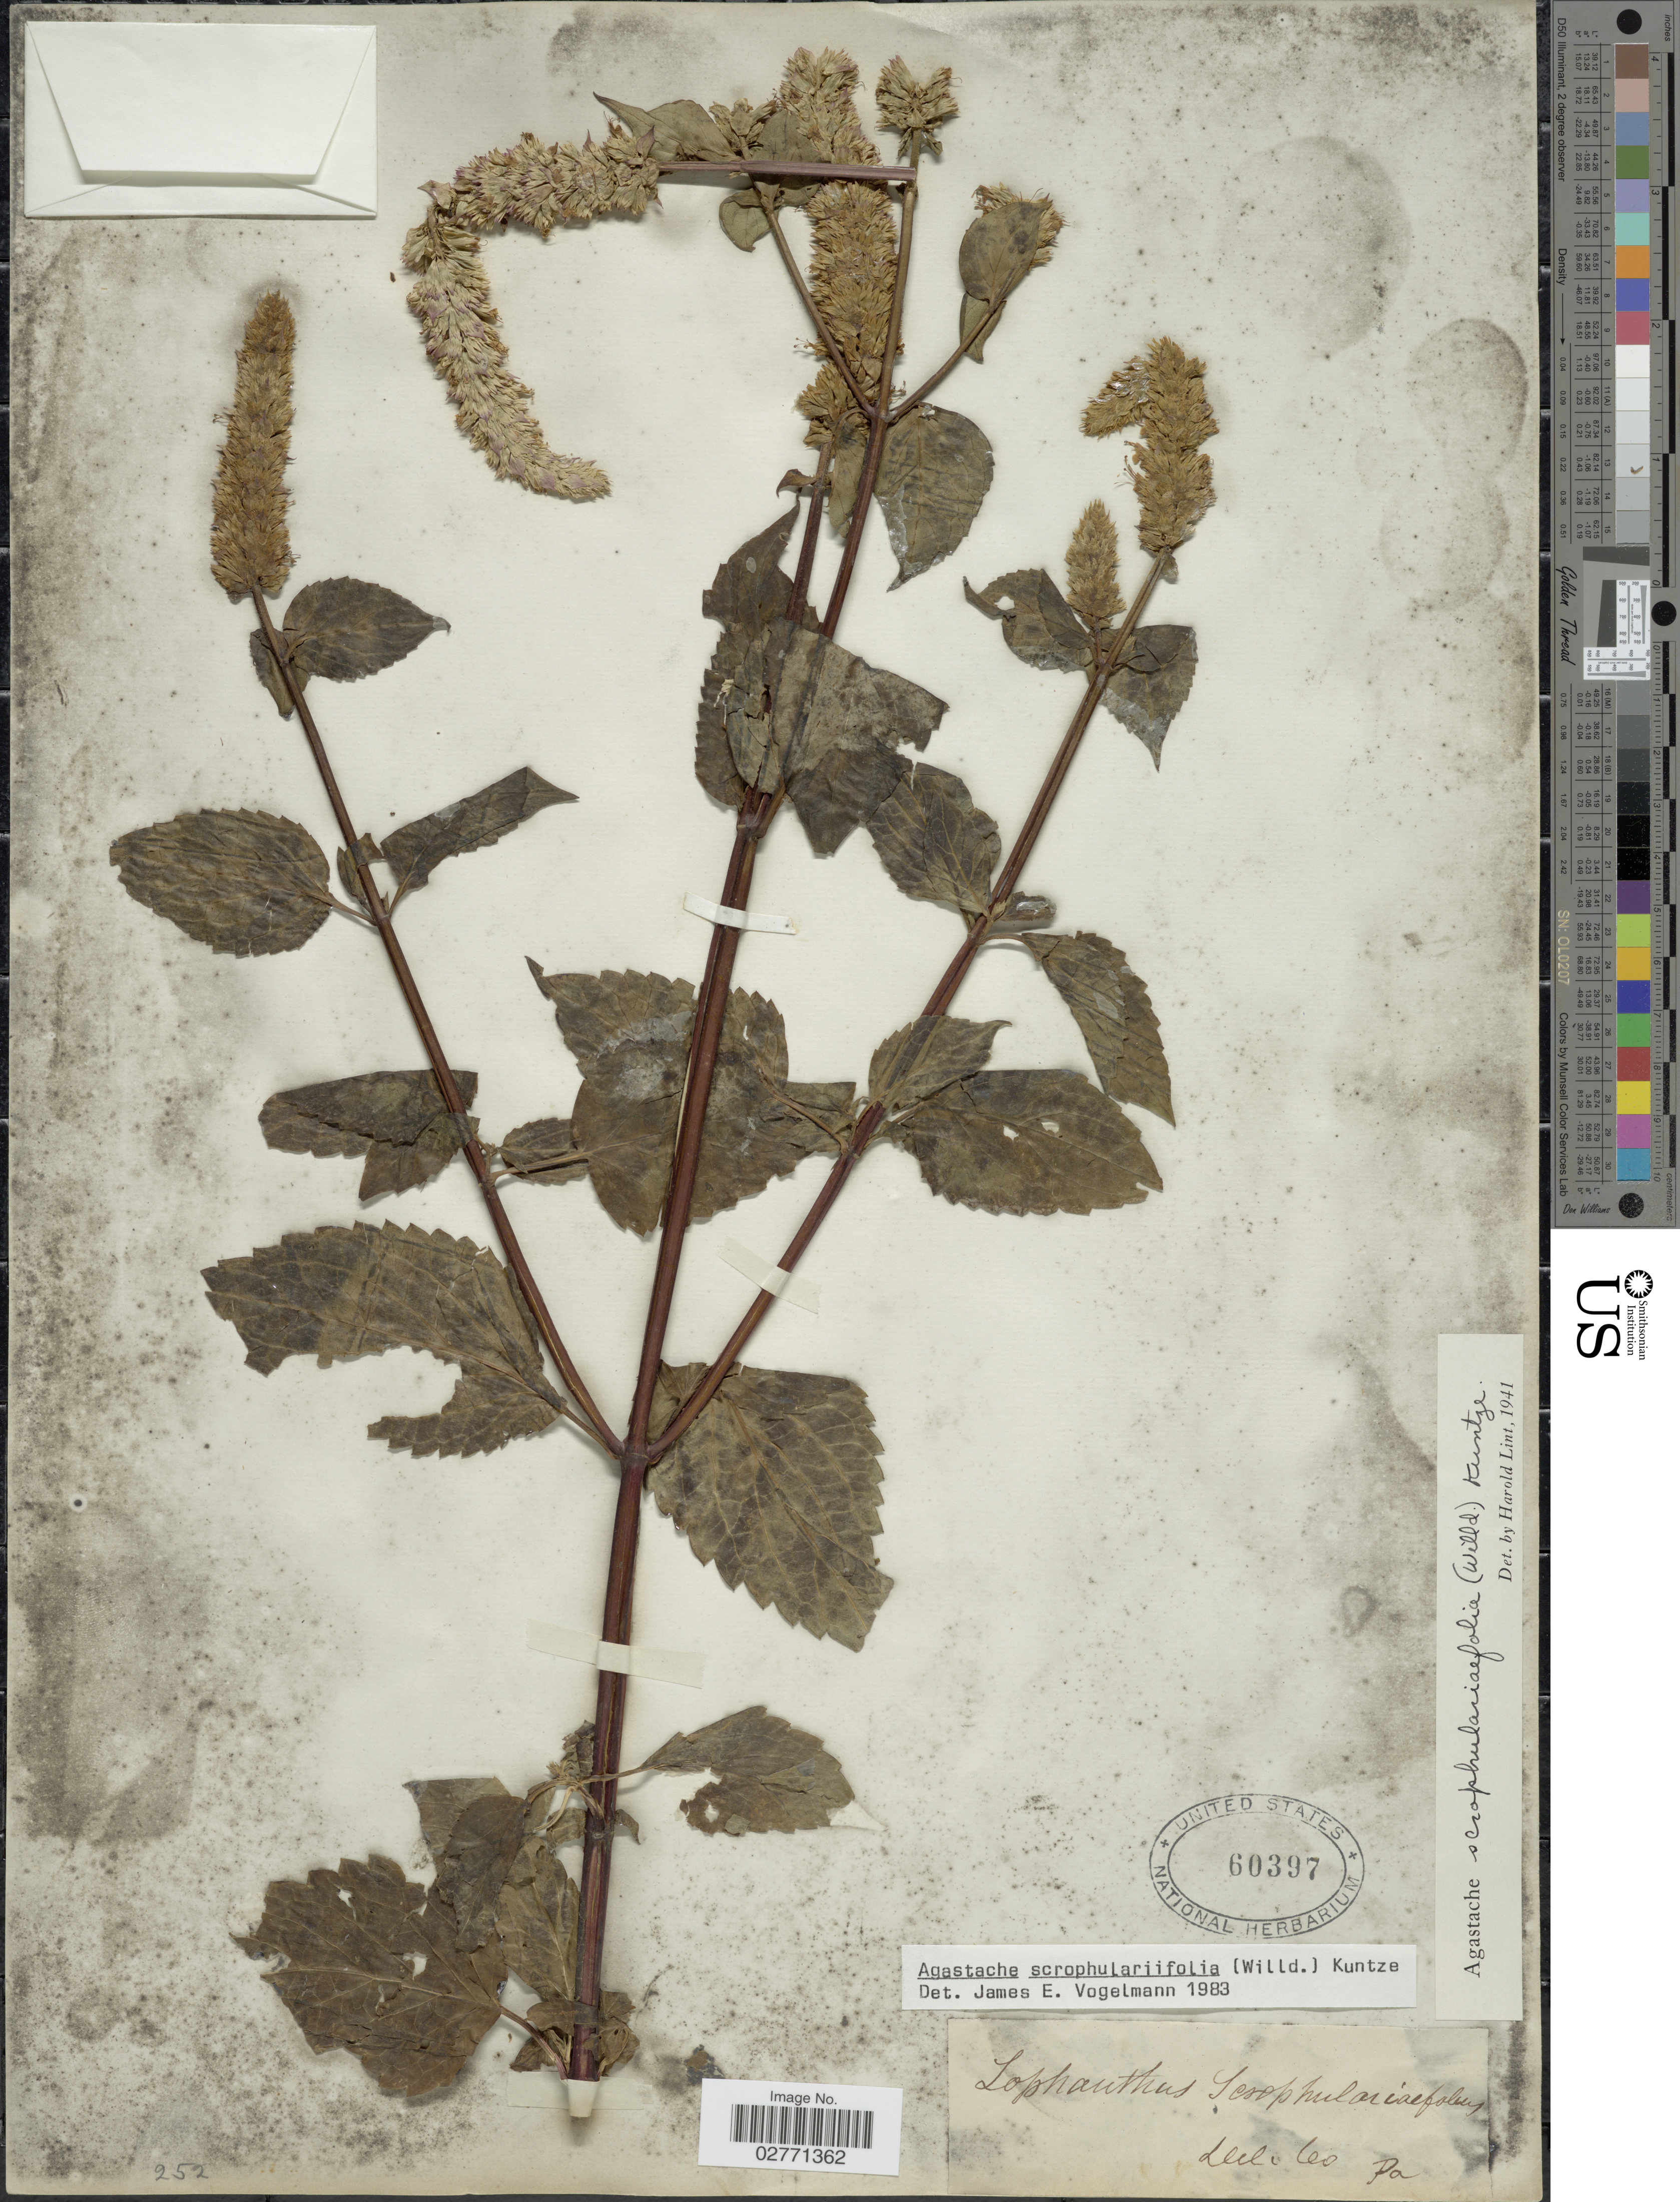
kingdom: Plantae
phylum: Tracheophyta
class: Magnoliopsida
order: Lamiales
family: Lamiaceae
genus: Agastache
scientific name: Agastache scrophulariifolia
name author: (Willd.) Kuntze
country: United States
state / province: Pennsylvania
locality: Del Co.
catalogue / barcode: US 60397